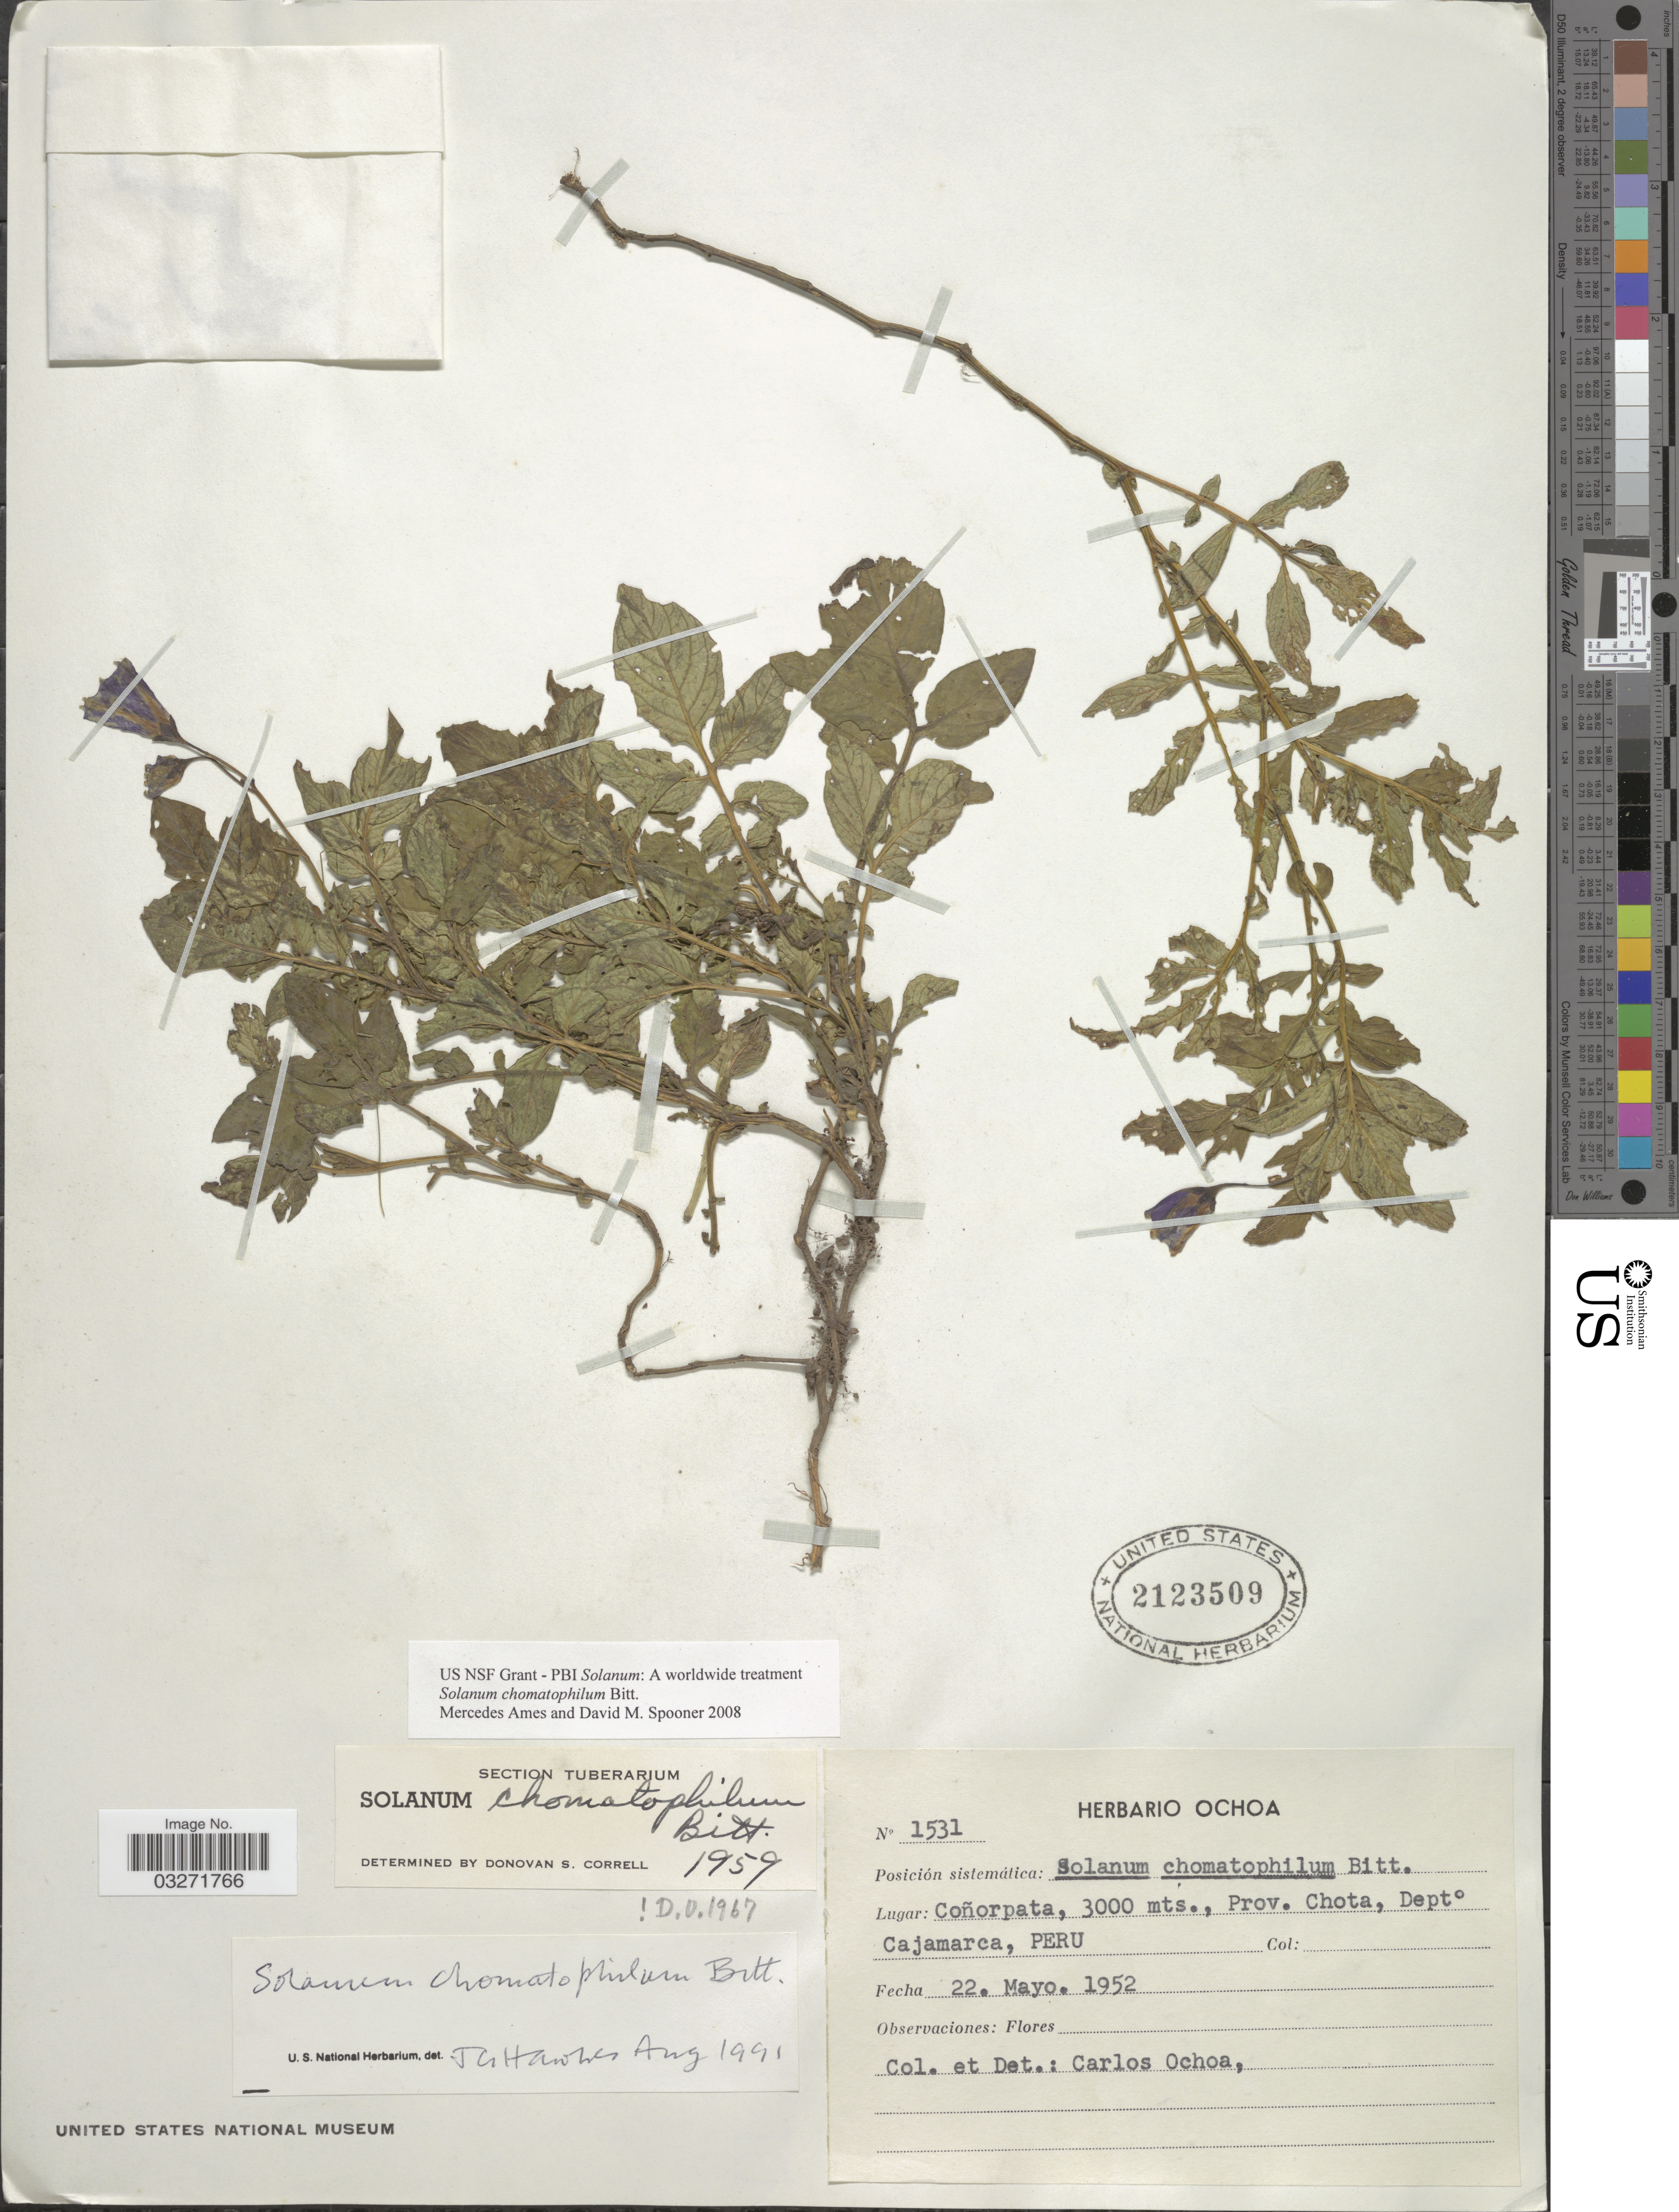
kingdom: Plantae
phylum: Tracheophyta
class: Magnoliopsida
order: Solanales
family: Solanaceae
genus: Solanum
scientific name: Solanum chomatophilum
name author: Bitter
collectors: C. Ochoa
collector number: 1531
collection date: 1952-05-22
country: Peru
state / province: Cajamarca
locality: Coñorpata, Prov. Chota, Dept. Cajamarca.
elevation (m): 3000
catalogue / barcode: US 2123509